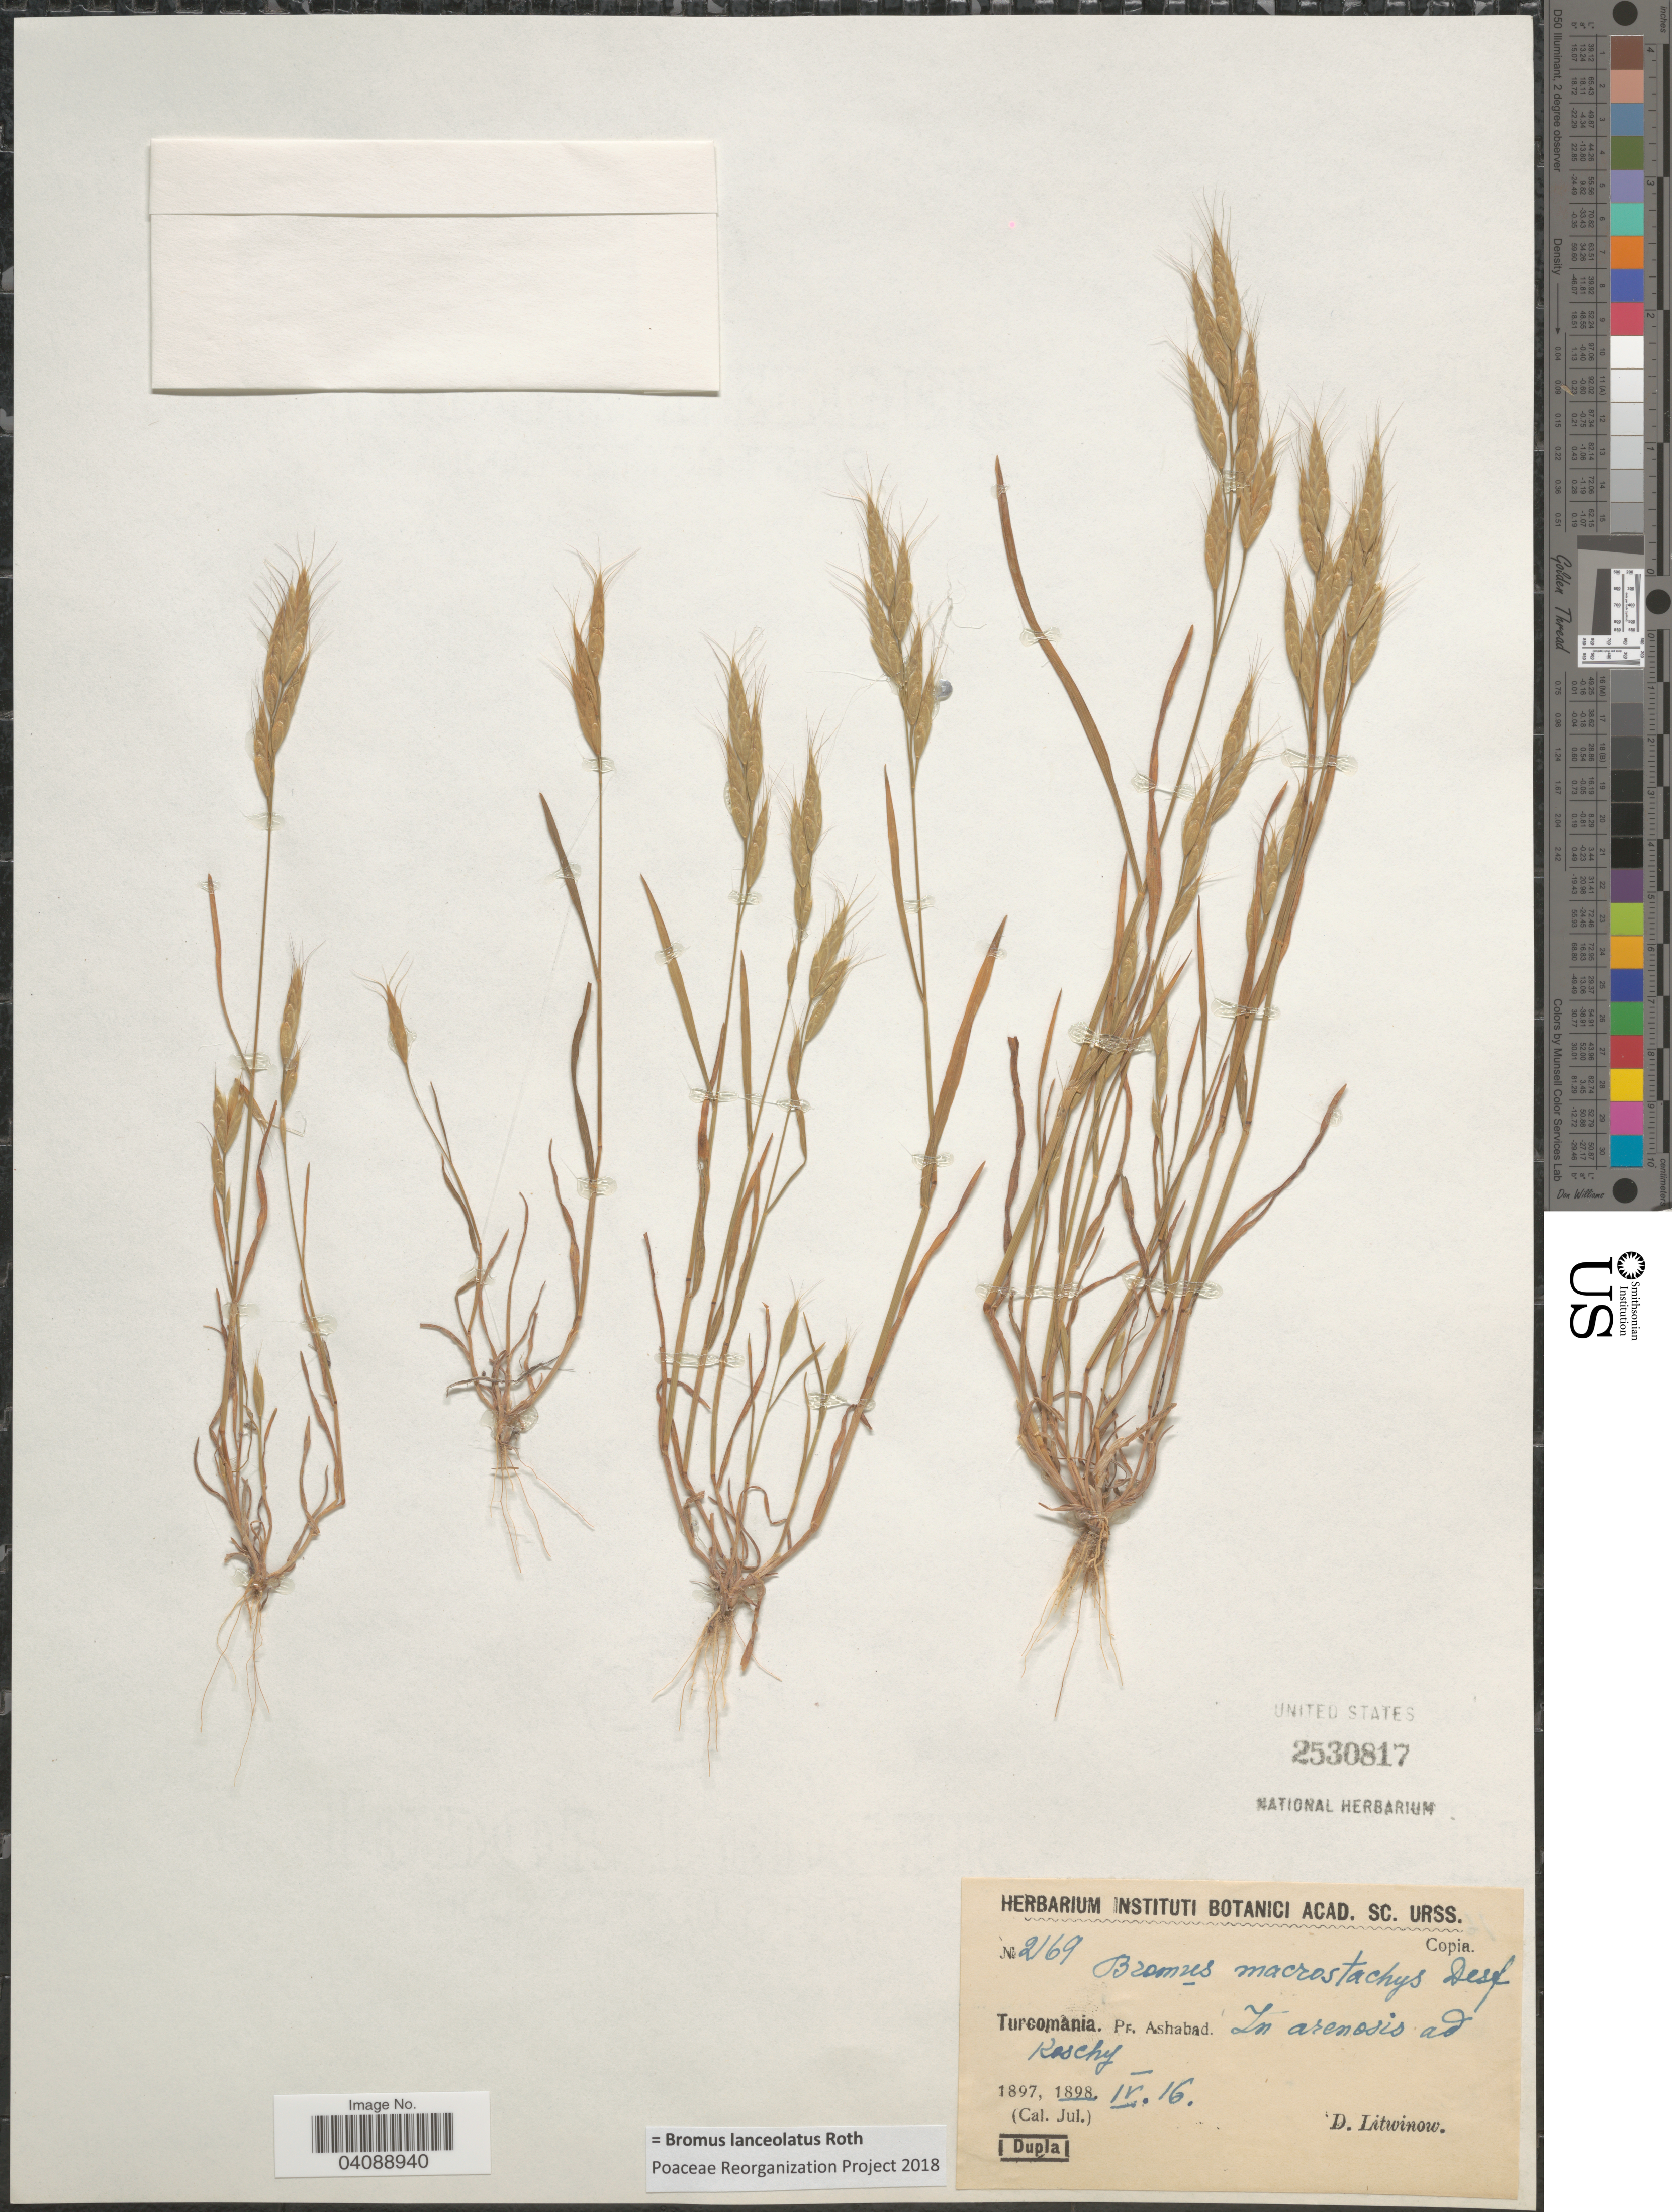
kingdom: Plantae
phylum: Tracheophyta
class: Liliopsida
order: Poales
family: Poaceae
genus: Bromus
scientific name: Bromus lanceolatus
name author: Roth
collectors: D. Litwinow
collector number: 2169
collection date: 1898-04-16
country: Turkmenistan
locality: Turcomania. Pr. Ashabad. In arenosis ad Koschy.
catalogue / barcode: US 2530817